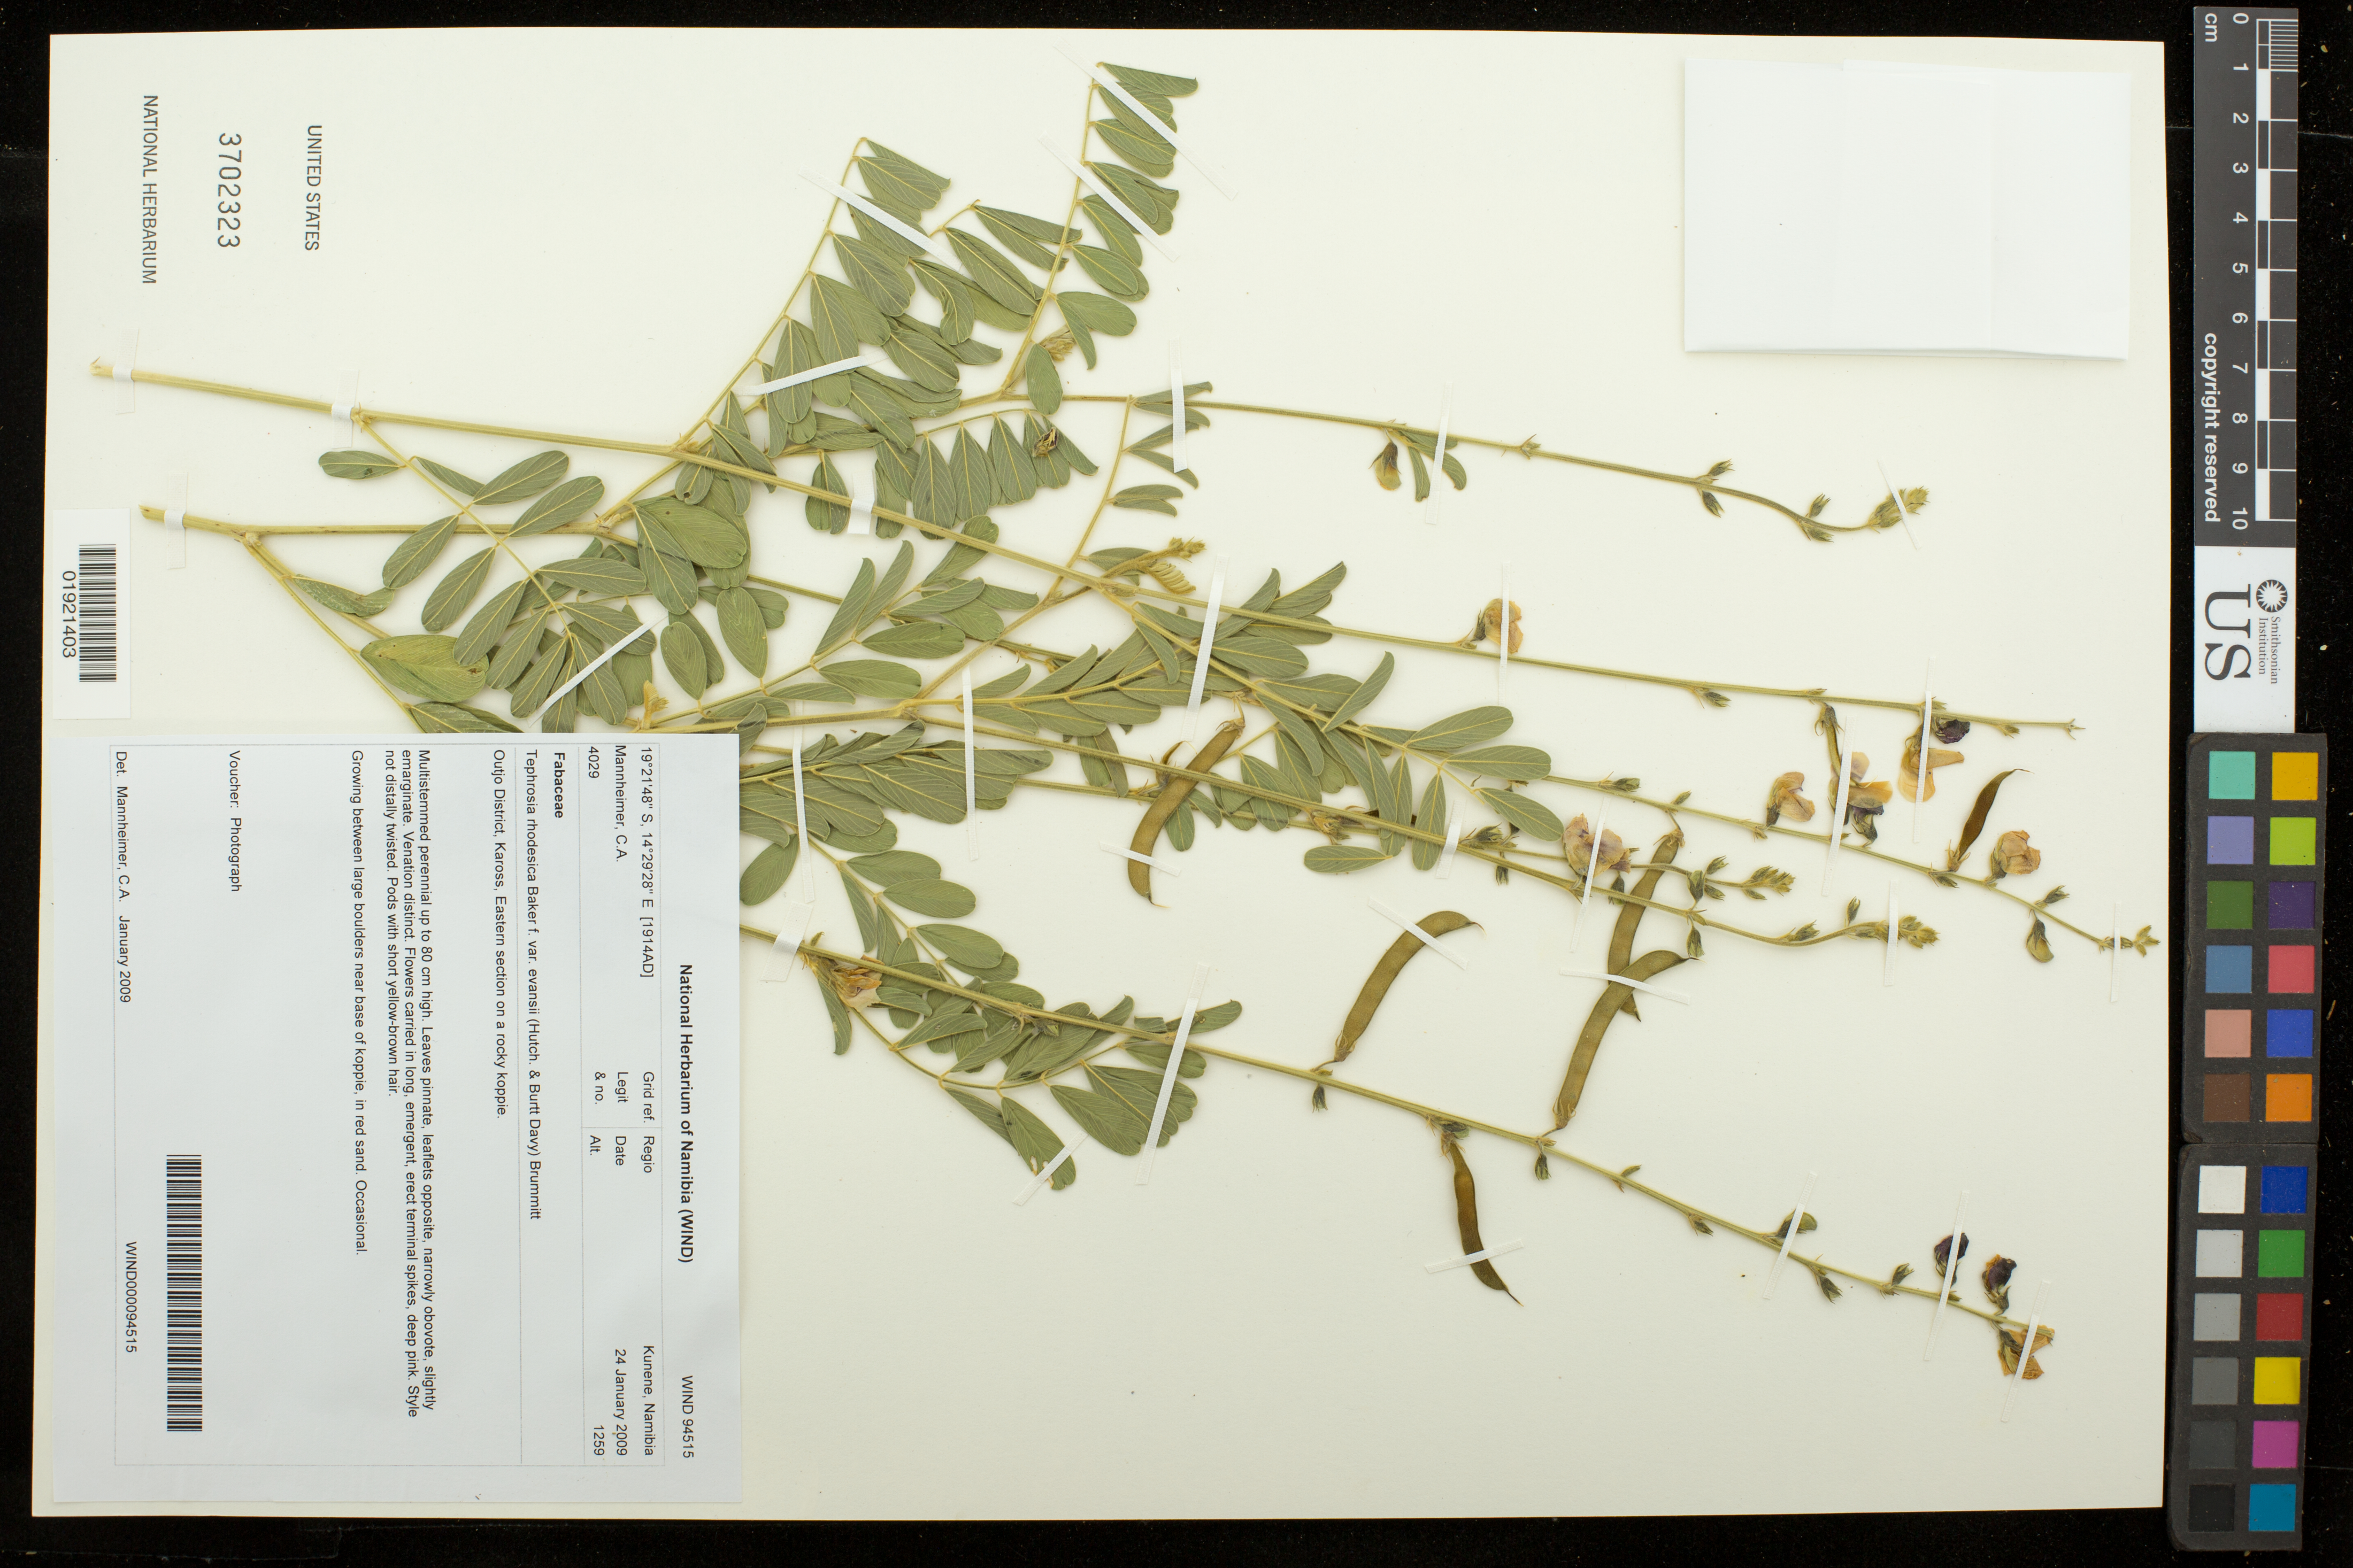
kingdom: Plantae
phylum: Tracheophyta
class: Magnoliopsida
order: Fabales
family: Fabaceae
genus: Tephrosia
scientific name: Tephrosia rhodesica var. evansii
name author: (Hutch. & Burtt Davy) Brummitt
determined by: Mannheimer, C. A.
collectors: C. A. Mannheimer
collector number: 4029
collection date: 2009-01-24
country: Namibia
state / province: Kunene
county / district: Outjo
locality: Kaross, Eastern section on a rocky koppie.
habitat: Growing between large boulders near base of koppie, in red sand. Occasional.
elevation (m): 1259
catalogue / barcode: US 3702323